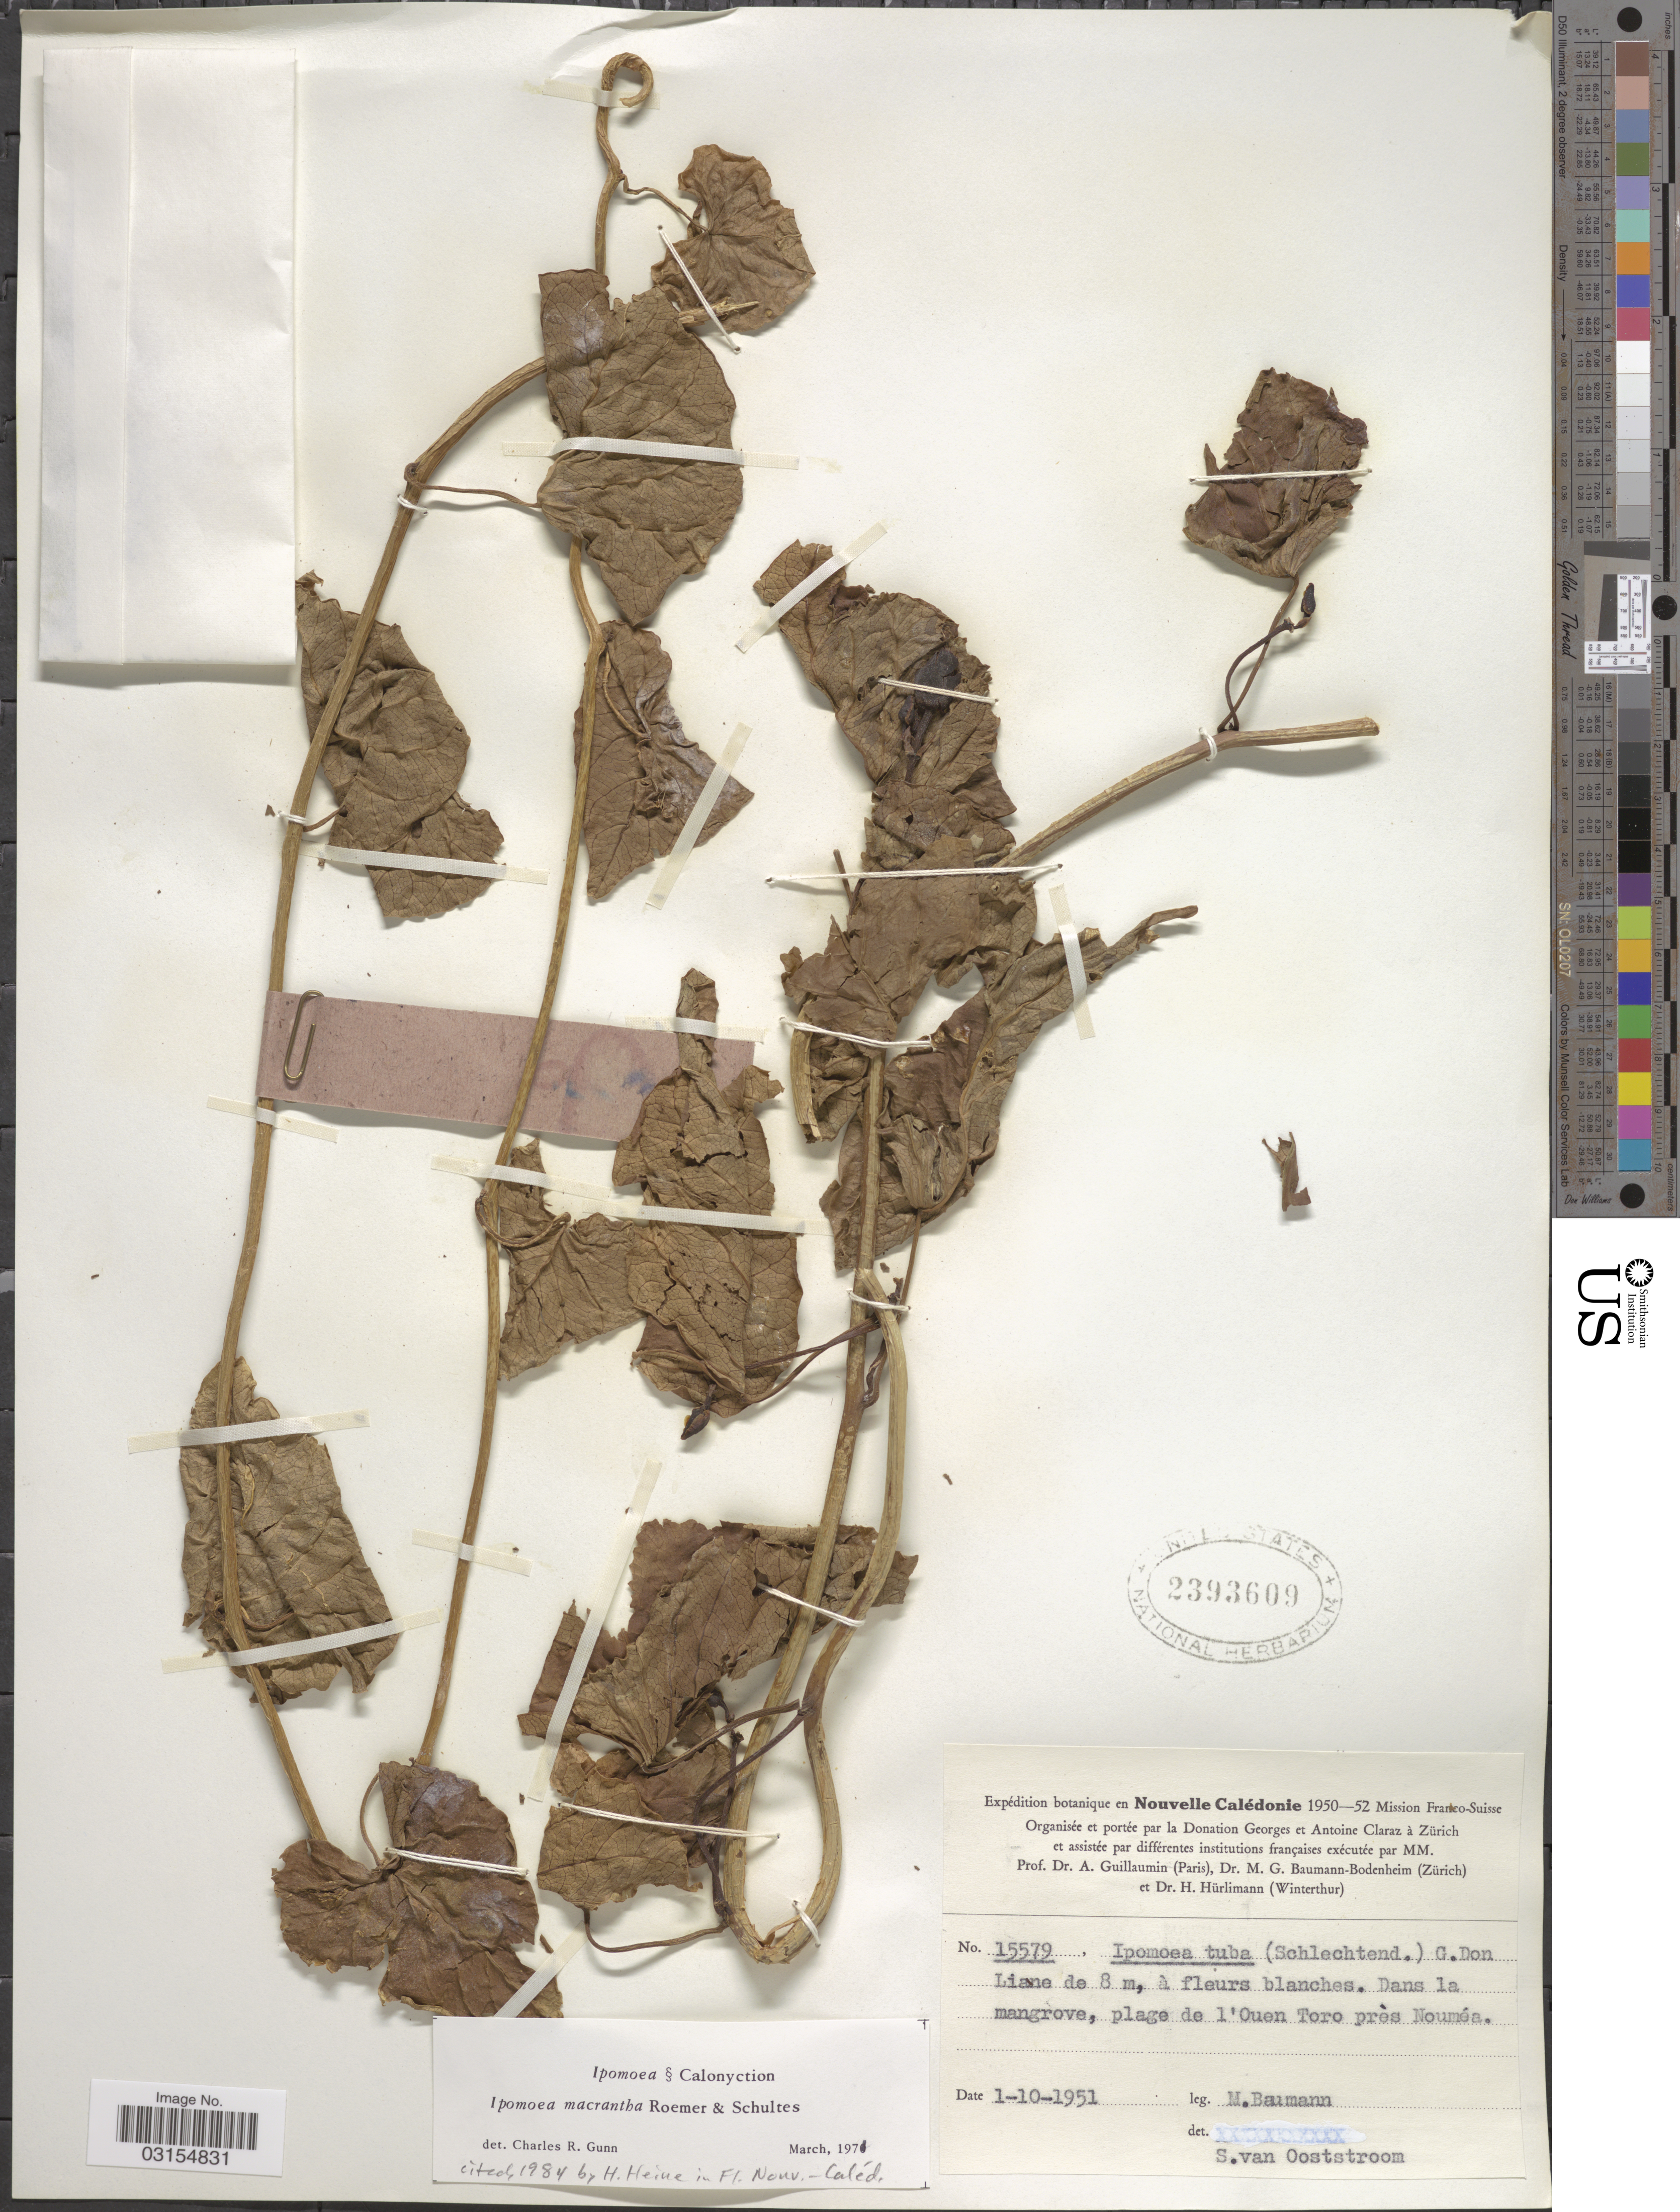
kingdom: Plantae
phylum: Tracheophyta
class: Magnoliopsida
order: Solanales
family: Convolvulaceae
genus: Ipomoea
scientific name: Ipomoea violacea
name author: L.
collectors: M. Baumann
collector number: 15579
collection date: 1951-10-01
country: New Caledonia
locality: Nouvelle Calédonie, Dans la mangrove, plage de l'Ouen Toro près Nouméa.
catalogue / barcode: US 2393609